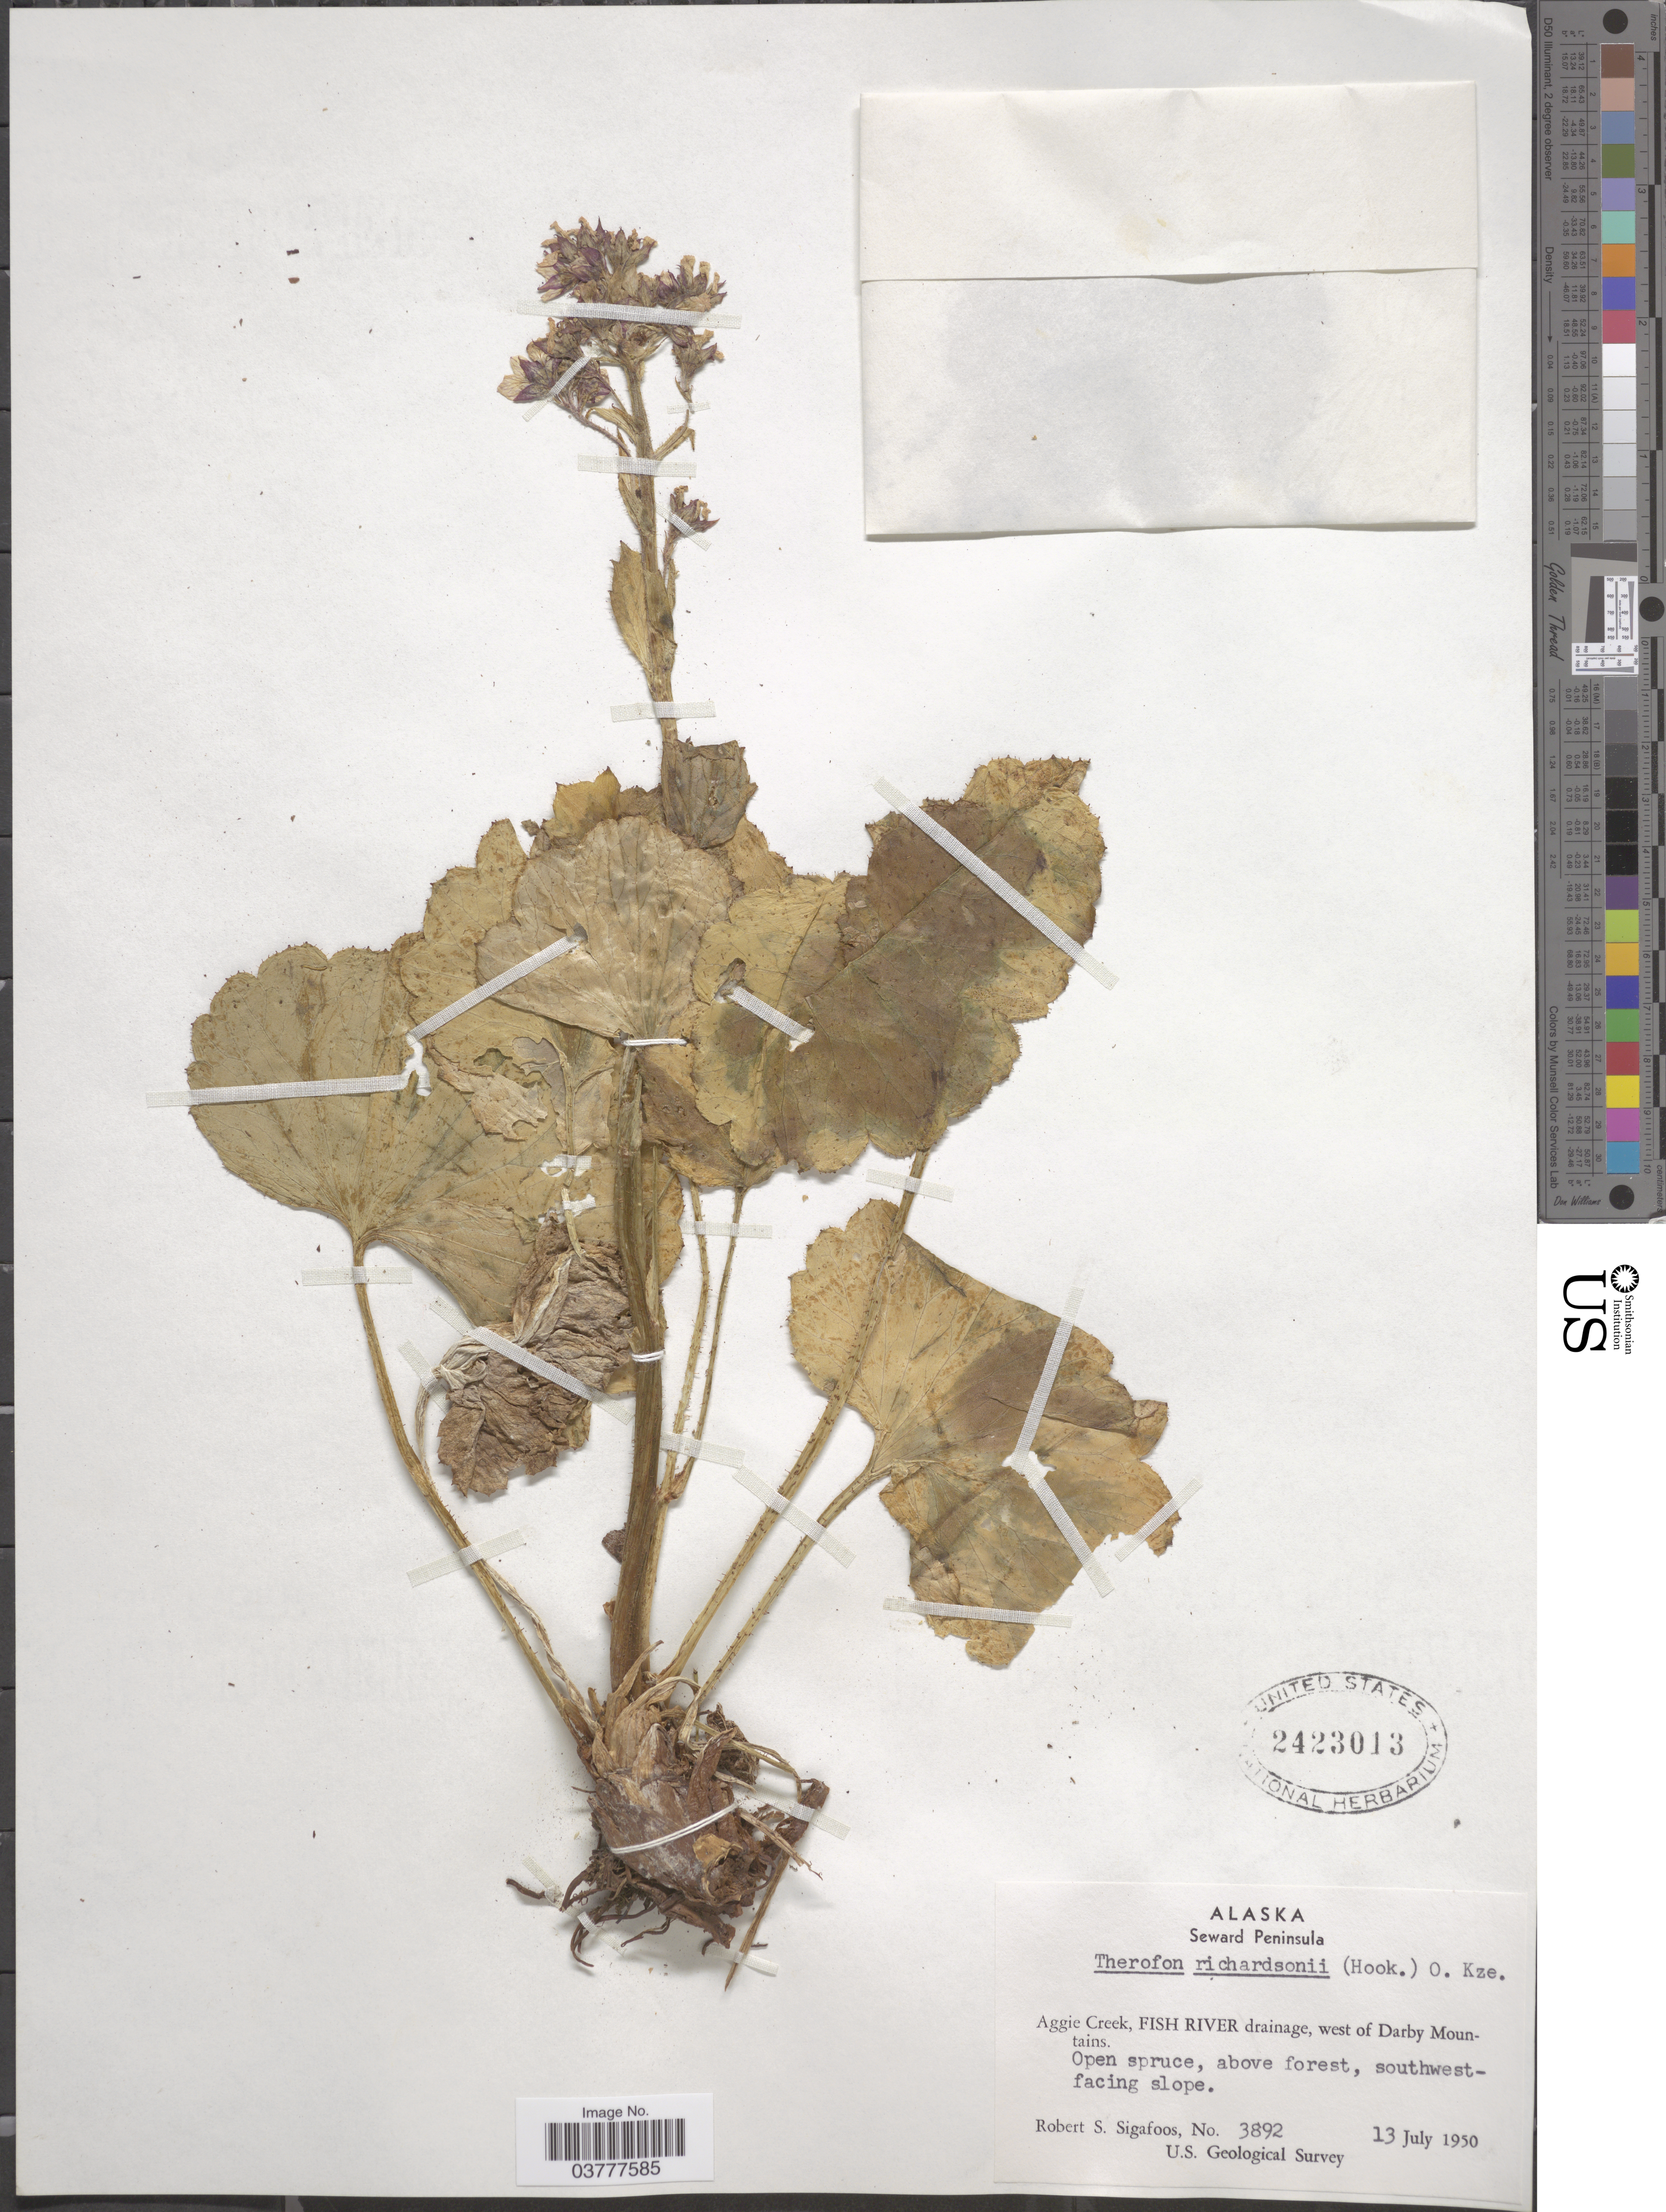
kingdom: Plantae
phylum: Tracheophyta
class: Magnoliopsida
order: Saxifragales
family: Saxifragaceae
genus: Boykinia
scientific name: Boykinia richardsonii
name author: (Hook.) A. Gray ex B.D. Jacks.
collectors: R. Sigafoos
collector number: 3892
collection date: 1950-07-13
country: United States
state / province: Alaska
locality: Seward Peninsula. Aggie Creek, Fish River drainage, west of Darby Mountains. Southwestfacing slope.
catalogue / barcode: US 2423013